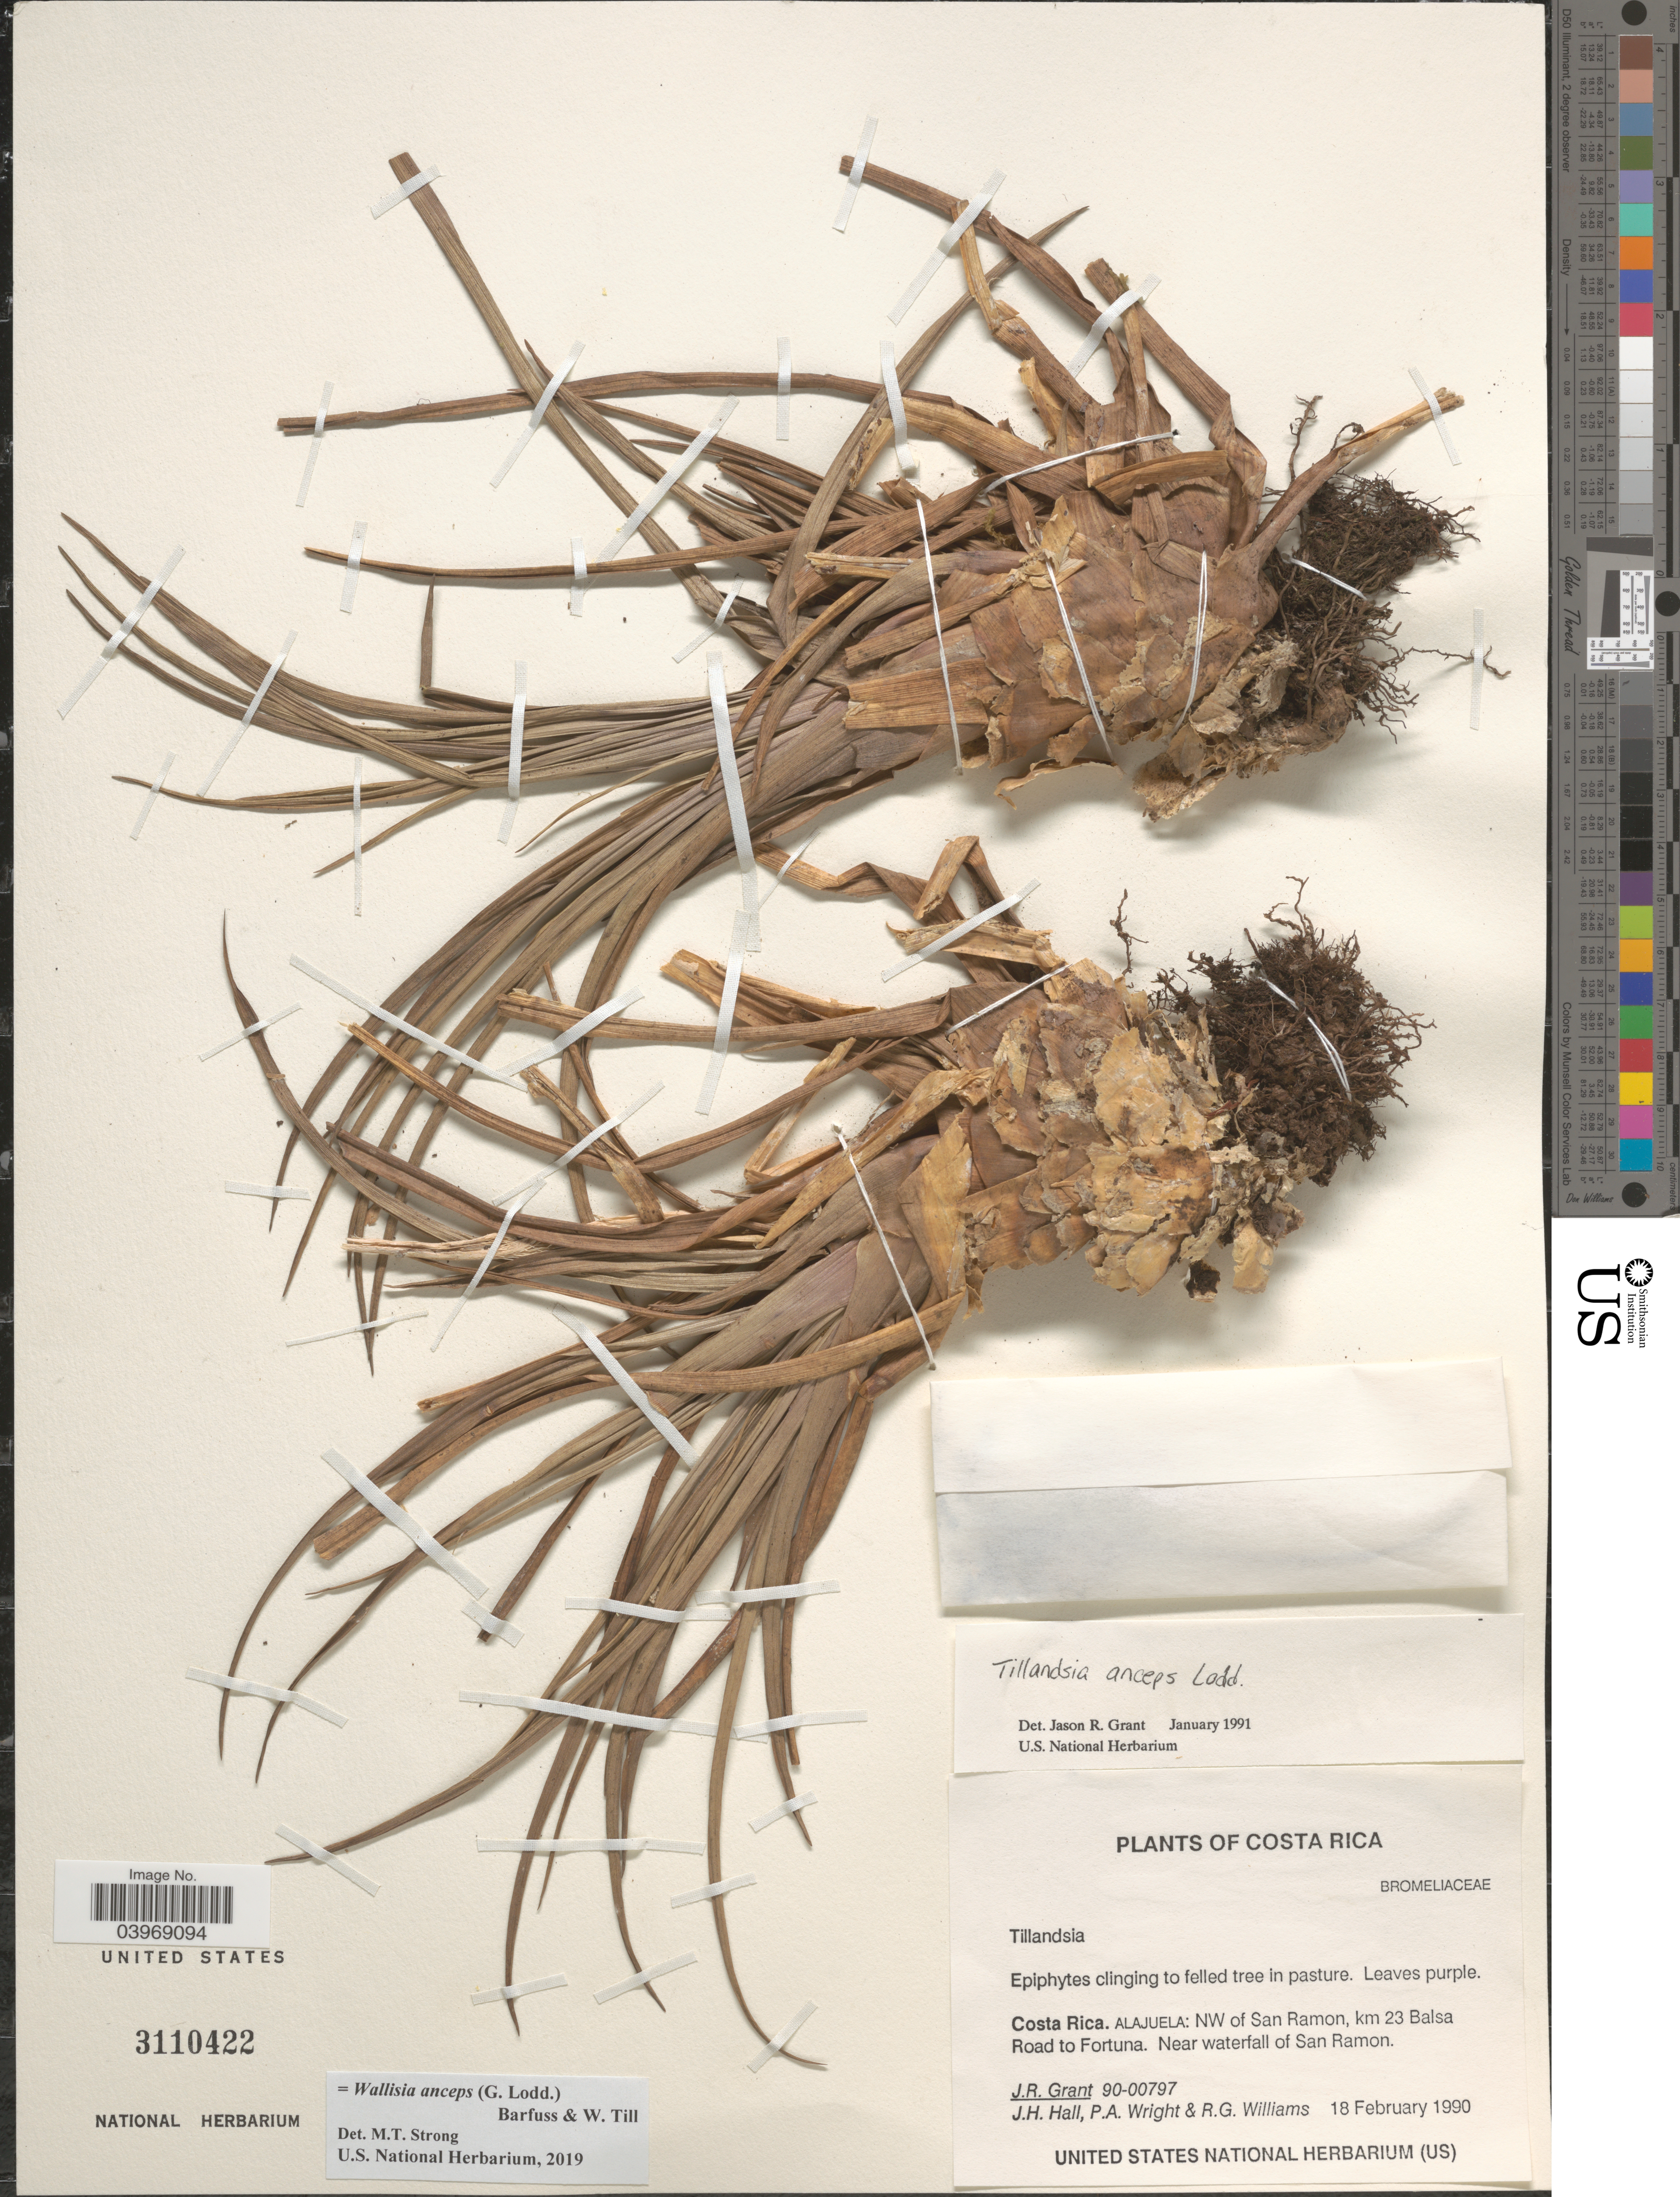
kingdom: Plantae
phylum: Tracheophyta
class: Liliopsida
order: Poales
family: Bromeliaceae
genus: Wallisia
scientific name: Wallisia anceps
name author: (G. Lodd.) Barfuss & W. Till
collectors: J. Grant, J. Hall, P. A. Wright & R. G. Williams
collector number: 90-00797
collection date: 1990-02-18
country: Costa Rica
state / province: Alajuela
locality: NW of San Ramon, km 23 Balsa Road to Fortuna. Near waterfall of San Ramon.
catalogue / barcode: US 3110422